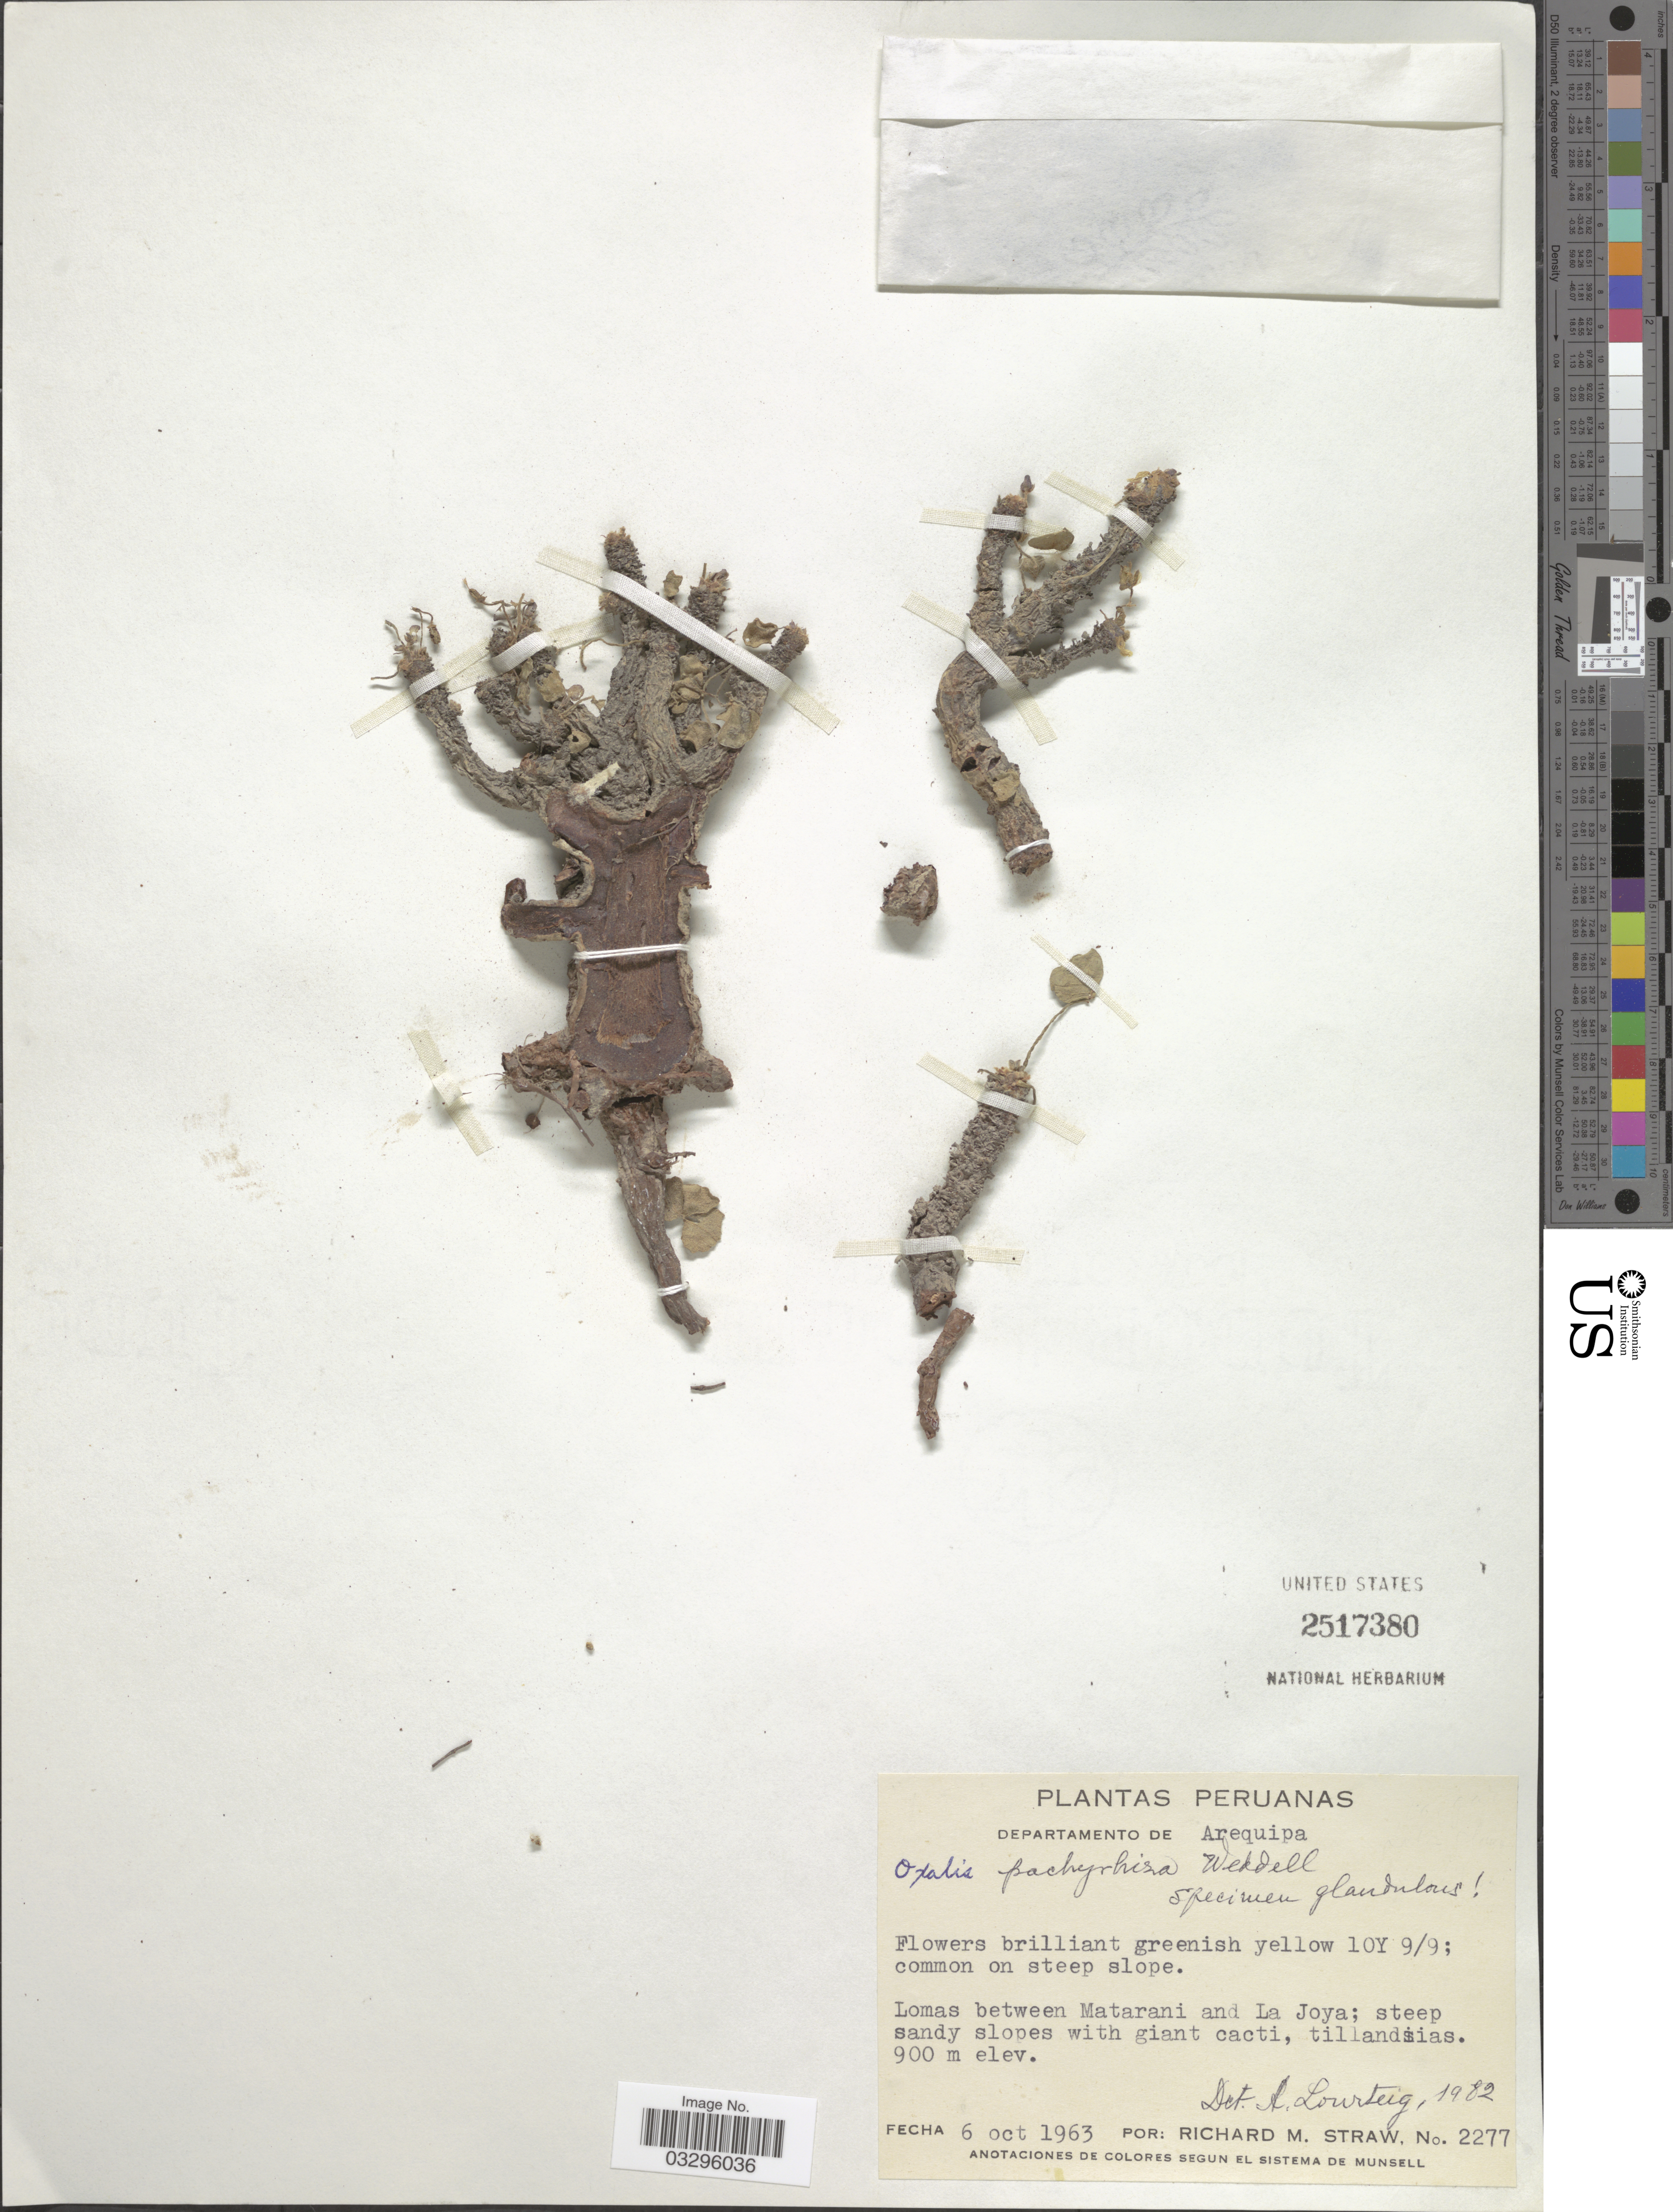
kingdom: Plantae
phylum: Tracheophyta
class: Magnoliopsida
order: Oxalidales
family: Oxalidaceae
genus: Oxalis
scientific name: Oxalis pachyrrhiza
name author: Wedd.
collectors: R. M. Straw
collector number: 2277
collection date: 1963-10-06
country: Peru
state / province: Arequipa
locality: Departamento de Arequipa. Lomas between Matarani and La Joya.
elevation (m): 900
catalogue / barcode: US 2517380